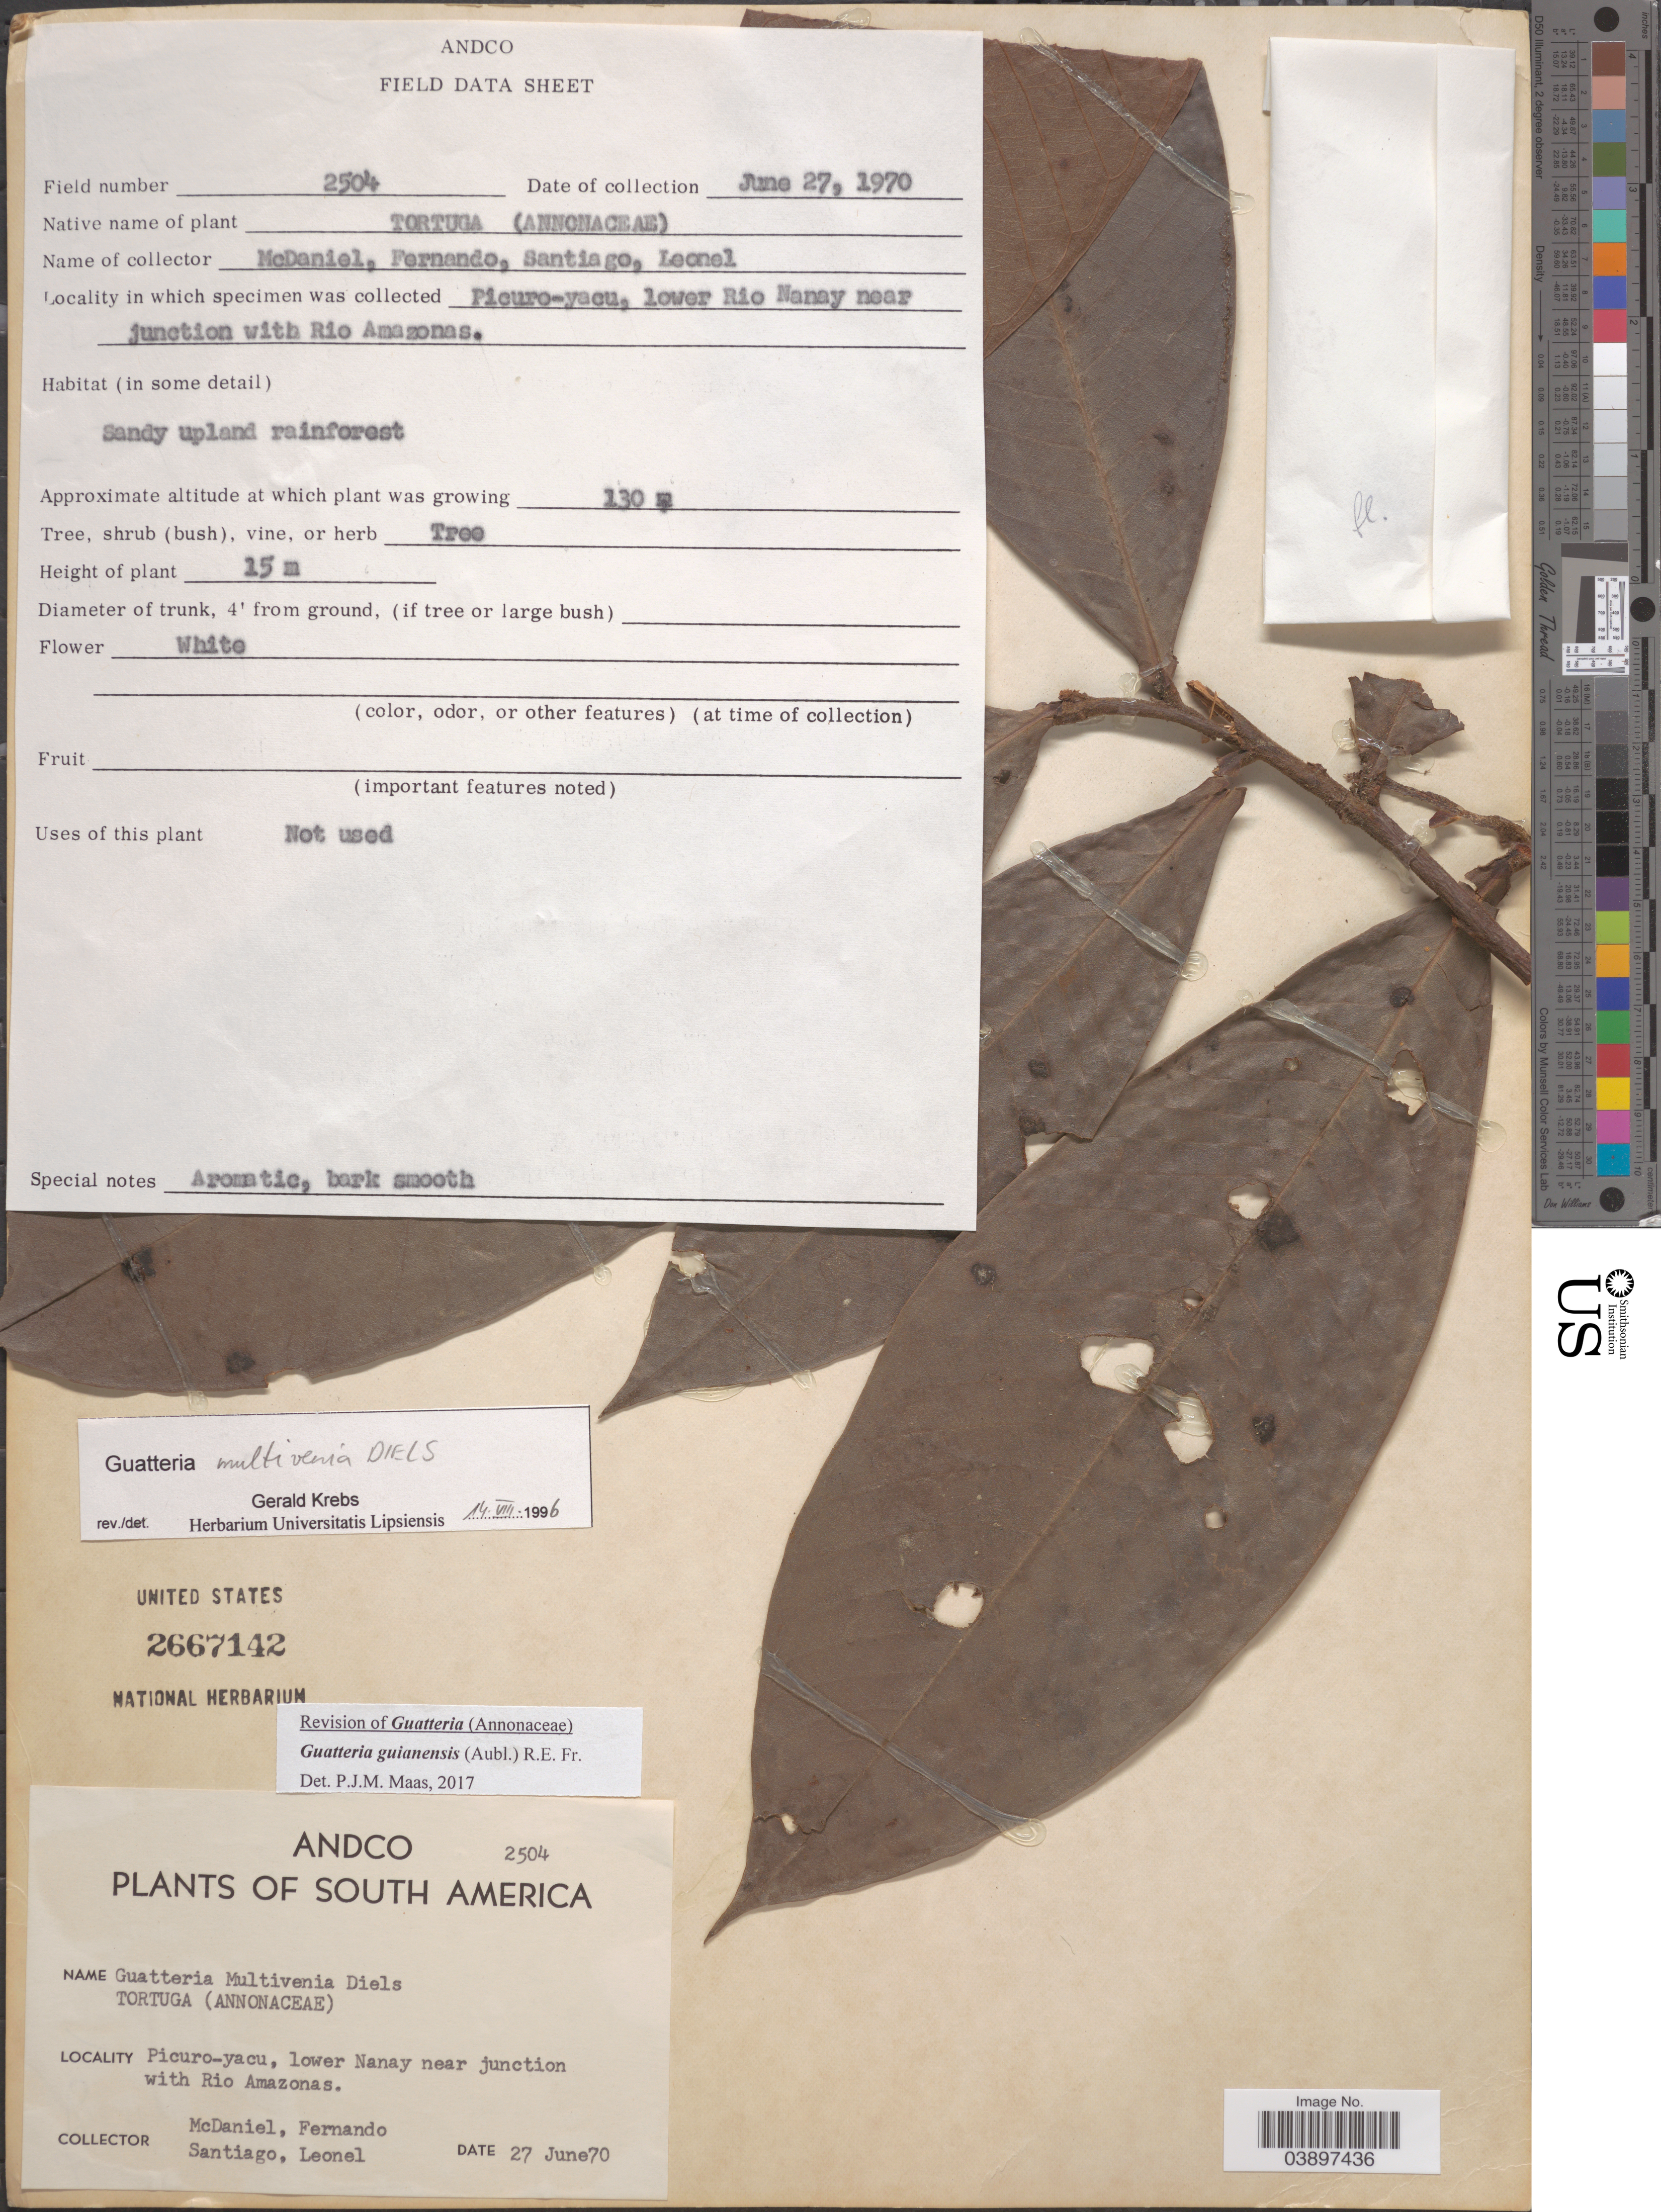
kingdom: Plantae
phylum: Tracheophyta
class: Magnoliopsida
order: Magnoliales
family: Annonaceae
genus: Guatteria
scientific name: Guatteria guianensis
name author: (Aubl.) R.E. Fr.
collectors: -- McDaniel, -- Fernando, -. Santiago & -- Leonel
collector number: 2504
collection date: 1970-06-27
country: Peru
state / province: Loreto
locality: South America. Picuro-yacu, lower Nanay near junction with Rio Amazonas. Picuro-yacu, lower Rio Nanay near junction with Trio Amazonas.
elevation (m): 130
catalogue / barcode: US 2667142